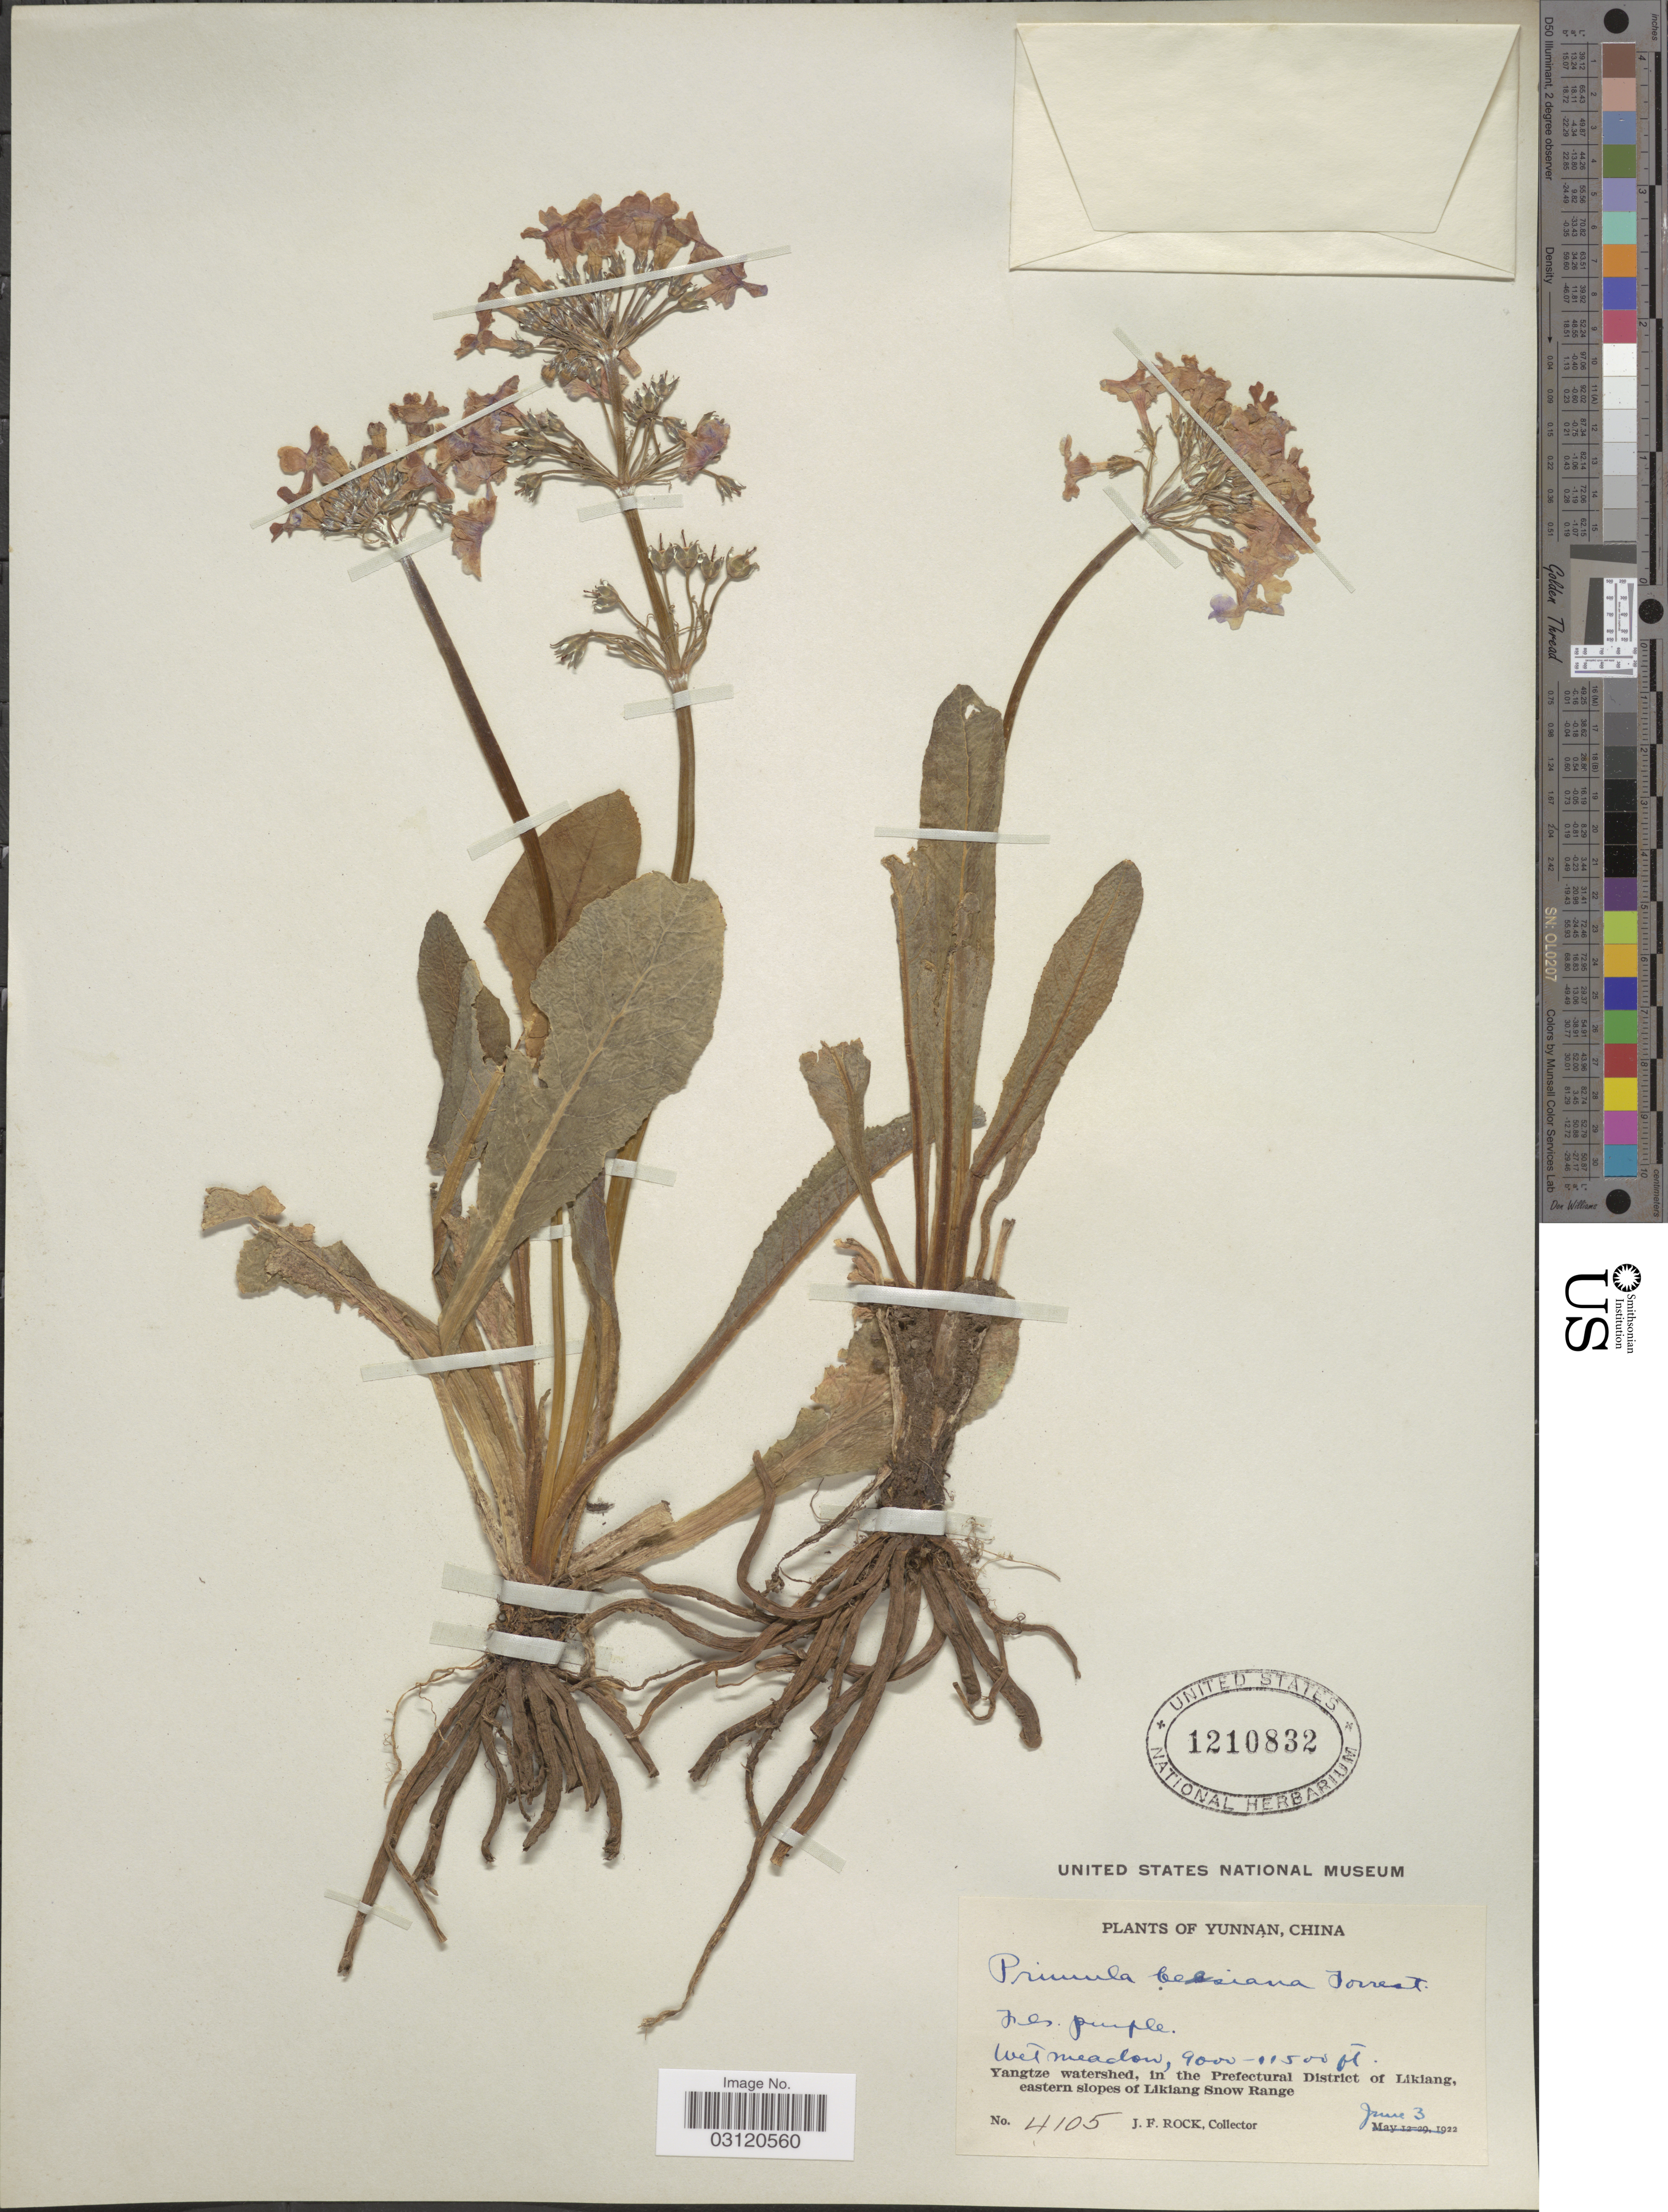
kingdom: Plantae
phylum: Tracheophyta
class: Magnoliopsida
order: Ericales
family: Primulaceae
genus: Primula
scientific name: Primula beesiana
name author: Forrest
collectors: J. Rock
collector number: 4105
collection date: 1922-06-03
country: China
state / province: Yunnan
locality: Yangtze watershed, Prefectural District of Likiang, eastern slopes of Likiang Snow Range.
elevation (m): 2743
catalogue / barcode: US 1210832